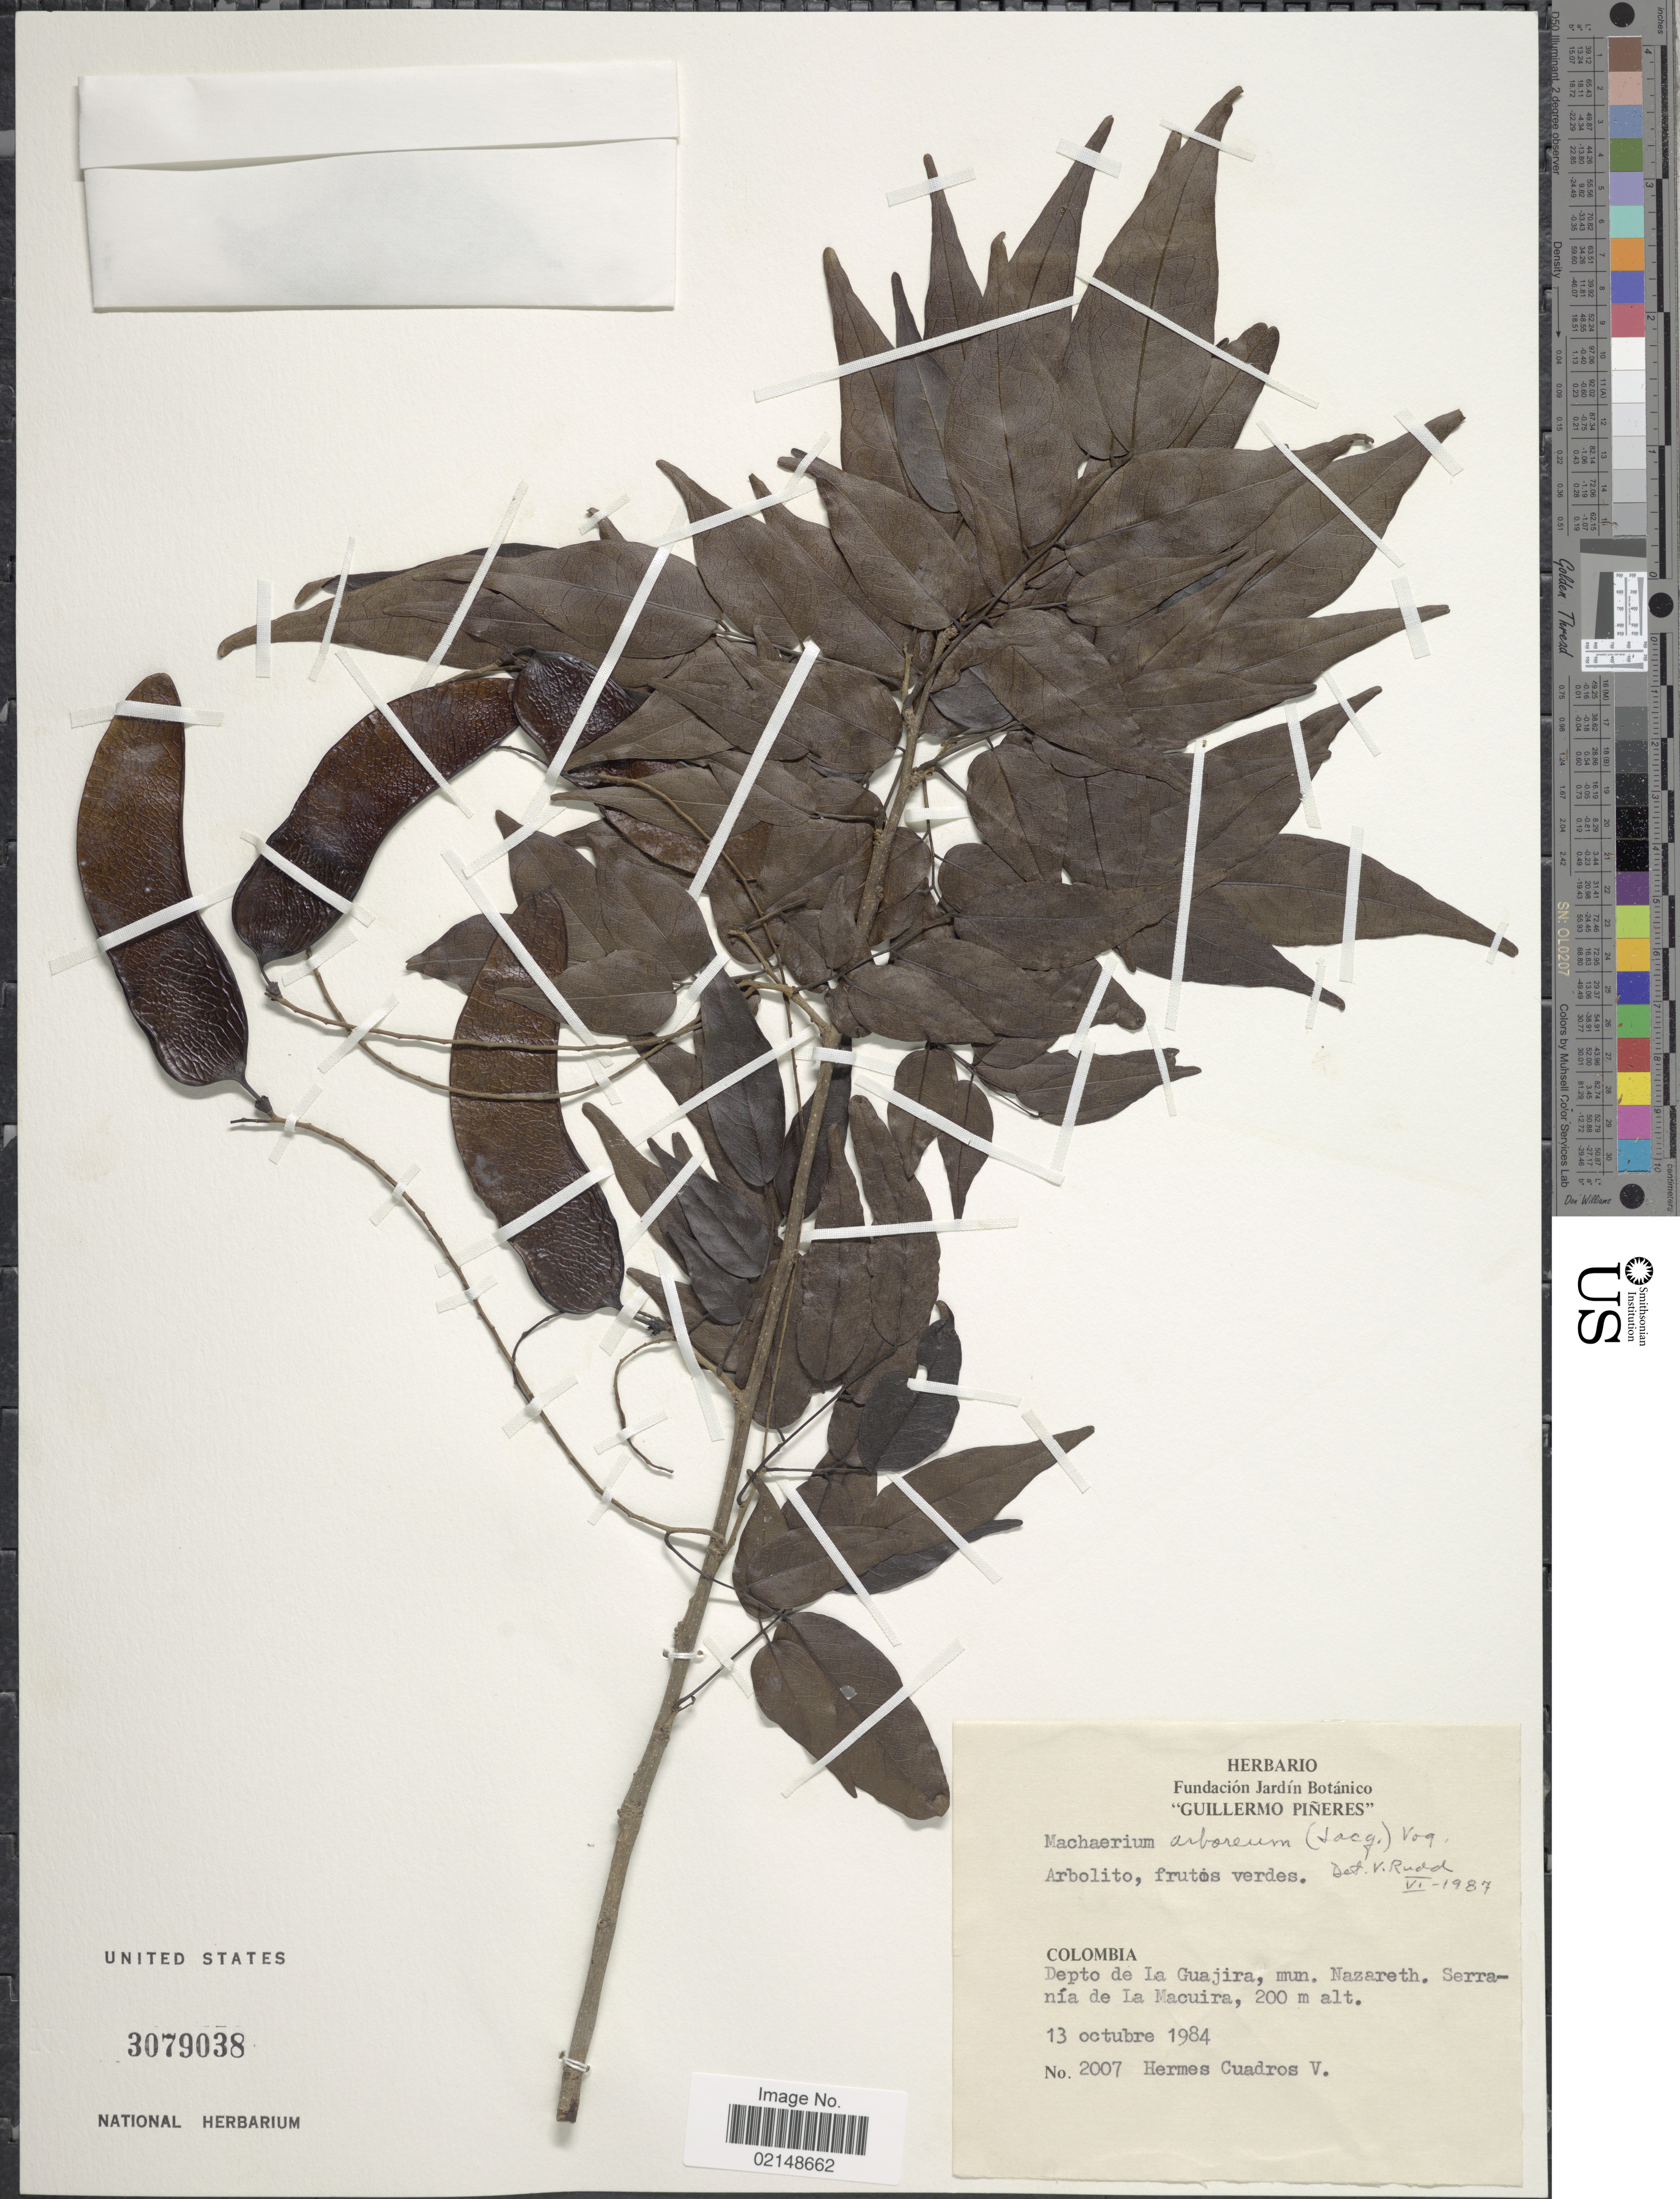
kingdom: Plantae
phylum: Tracheophyta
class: Magnoliopsida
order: Fabales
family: Fabaceae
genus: Machaerium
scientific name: Machaerium arboreum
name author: (Jacq.) Benth.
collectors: H. Cuadros V.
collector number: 2007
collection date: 1984-10-13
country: Colombia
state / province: La Guajira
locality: Mun. Nazareth, Serrania de La Macuira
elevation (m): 200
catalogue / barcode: US 3079038